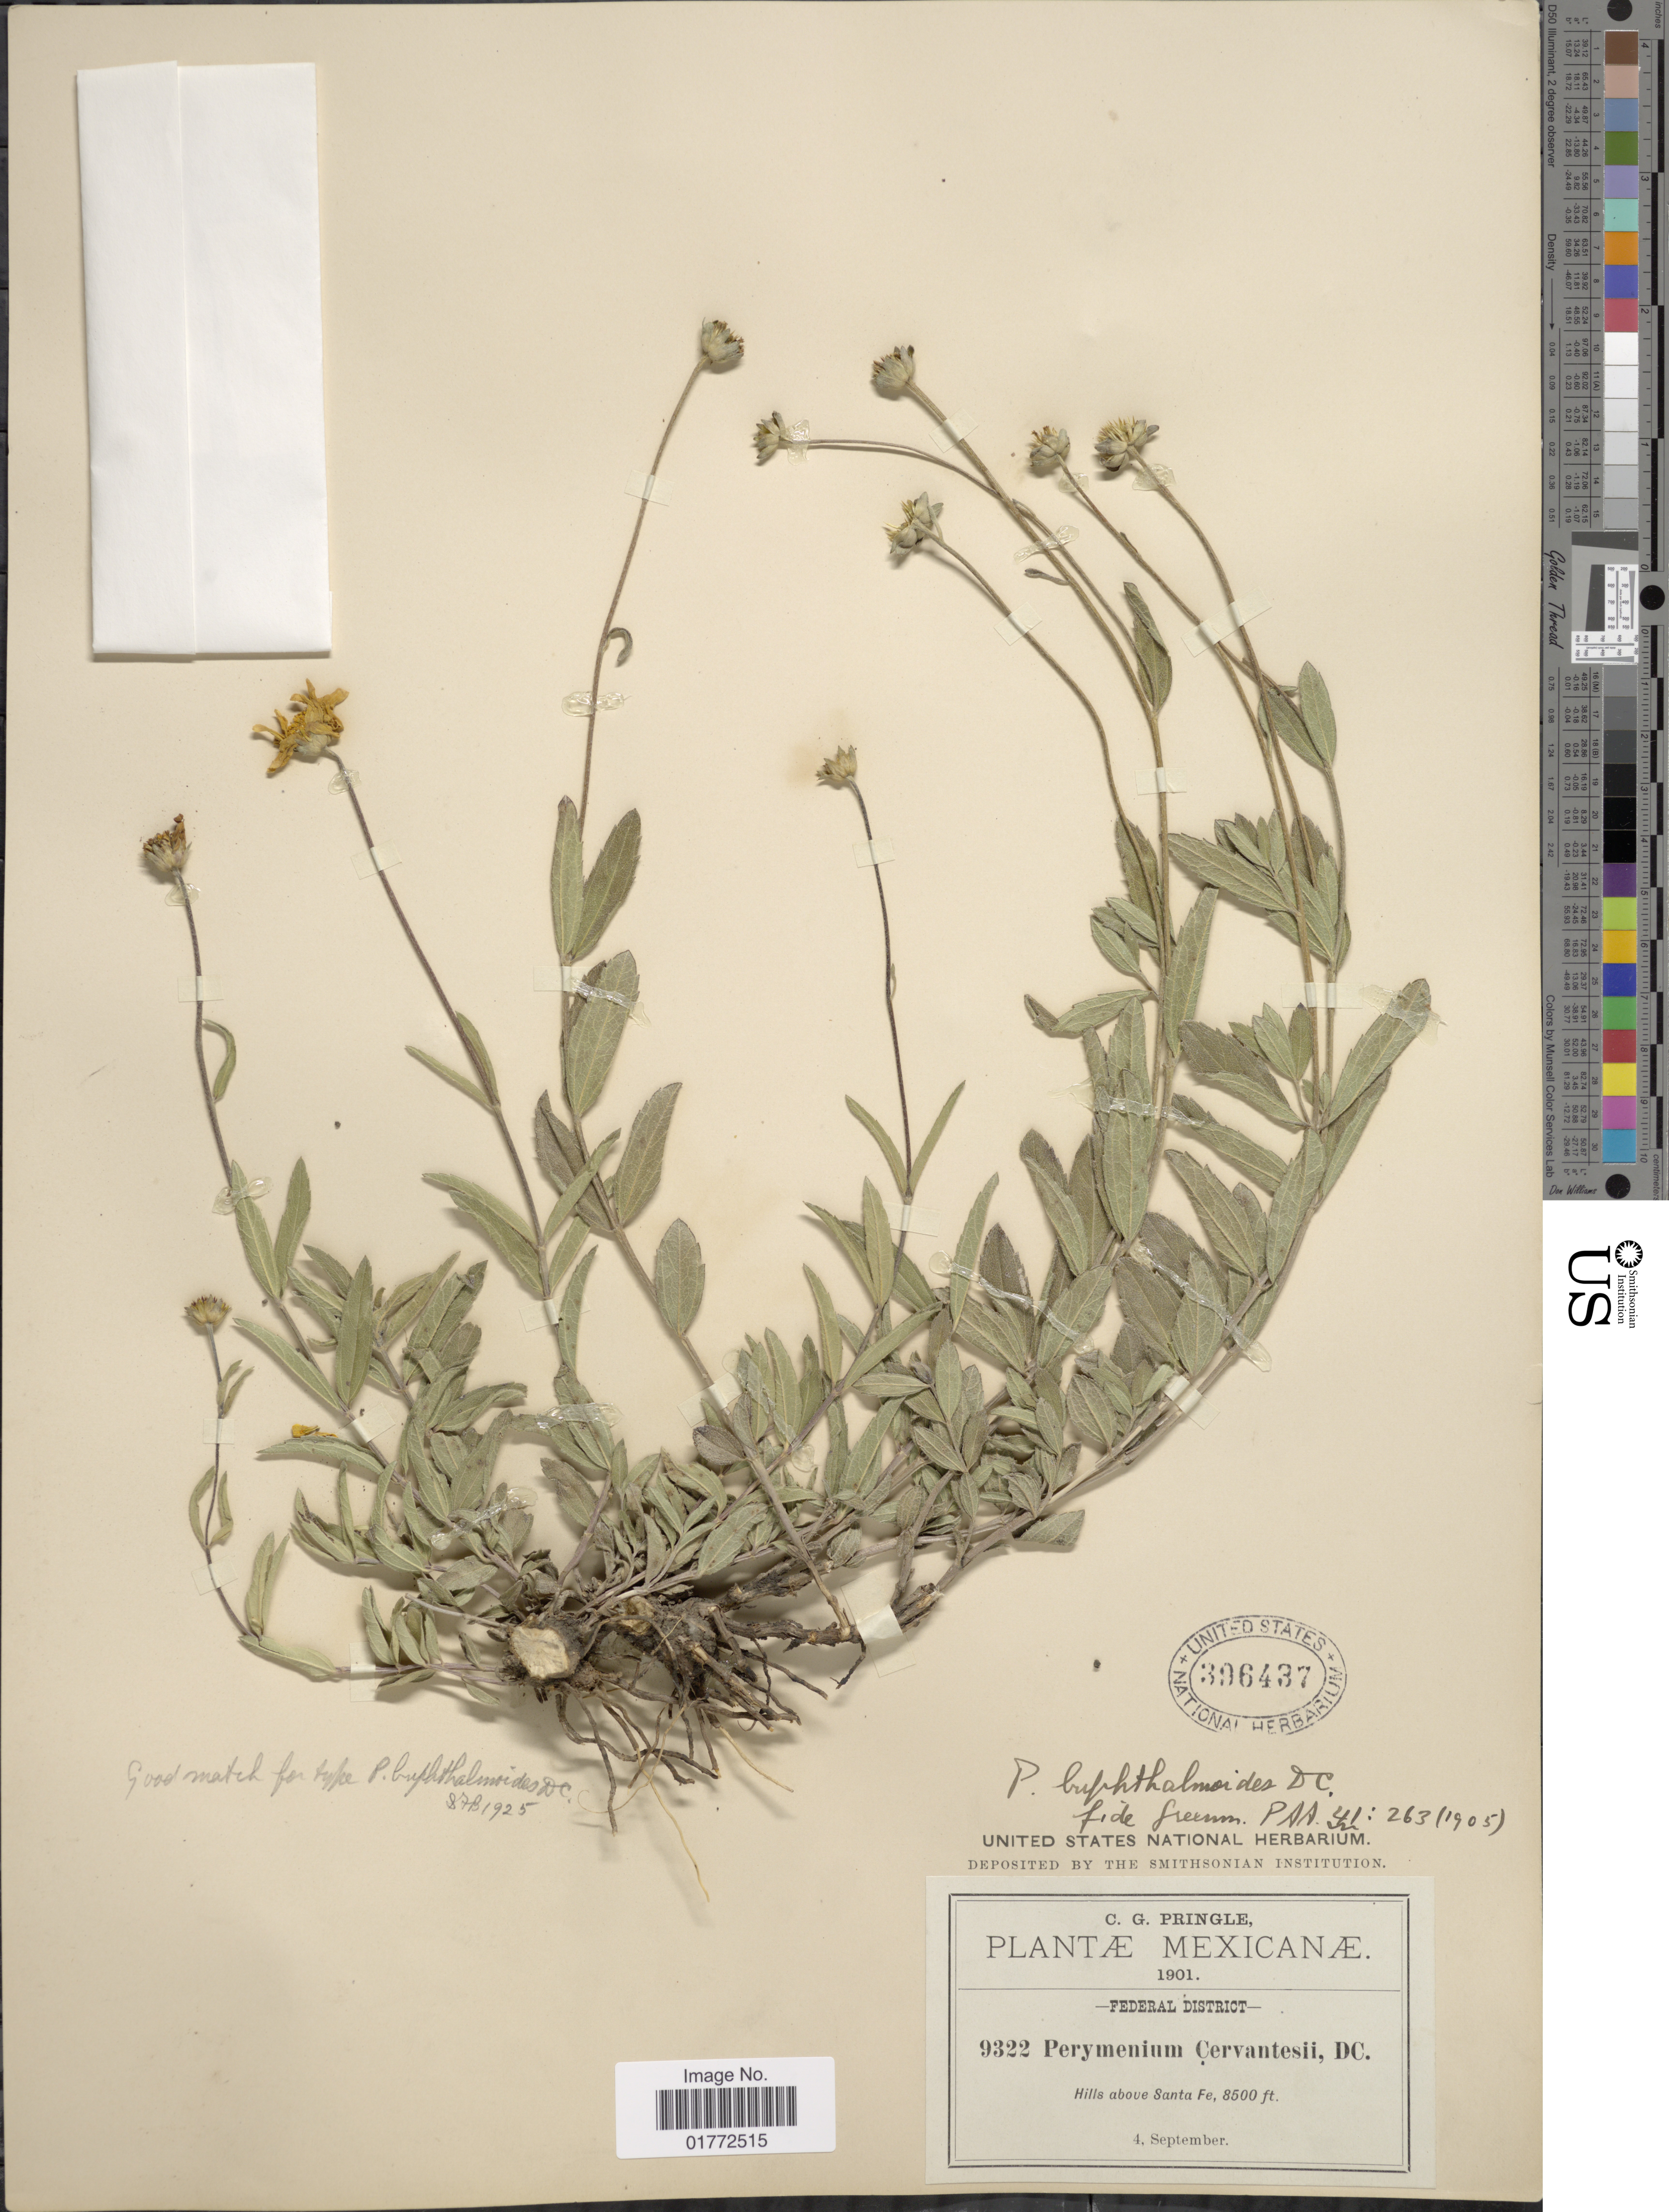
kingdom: Plantae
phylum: Tracheophyta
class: Magnoliopsida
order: Asterales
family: Asteraceae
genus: Perymenium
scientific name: Perymenium buphthalmoides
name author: DC.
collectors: C. G. Pringle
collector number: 9322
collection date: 1901-09-04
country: Mexico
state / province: Distrito Federal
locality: Hills above Santa Fe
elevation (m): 2591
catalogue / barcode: US 396437